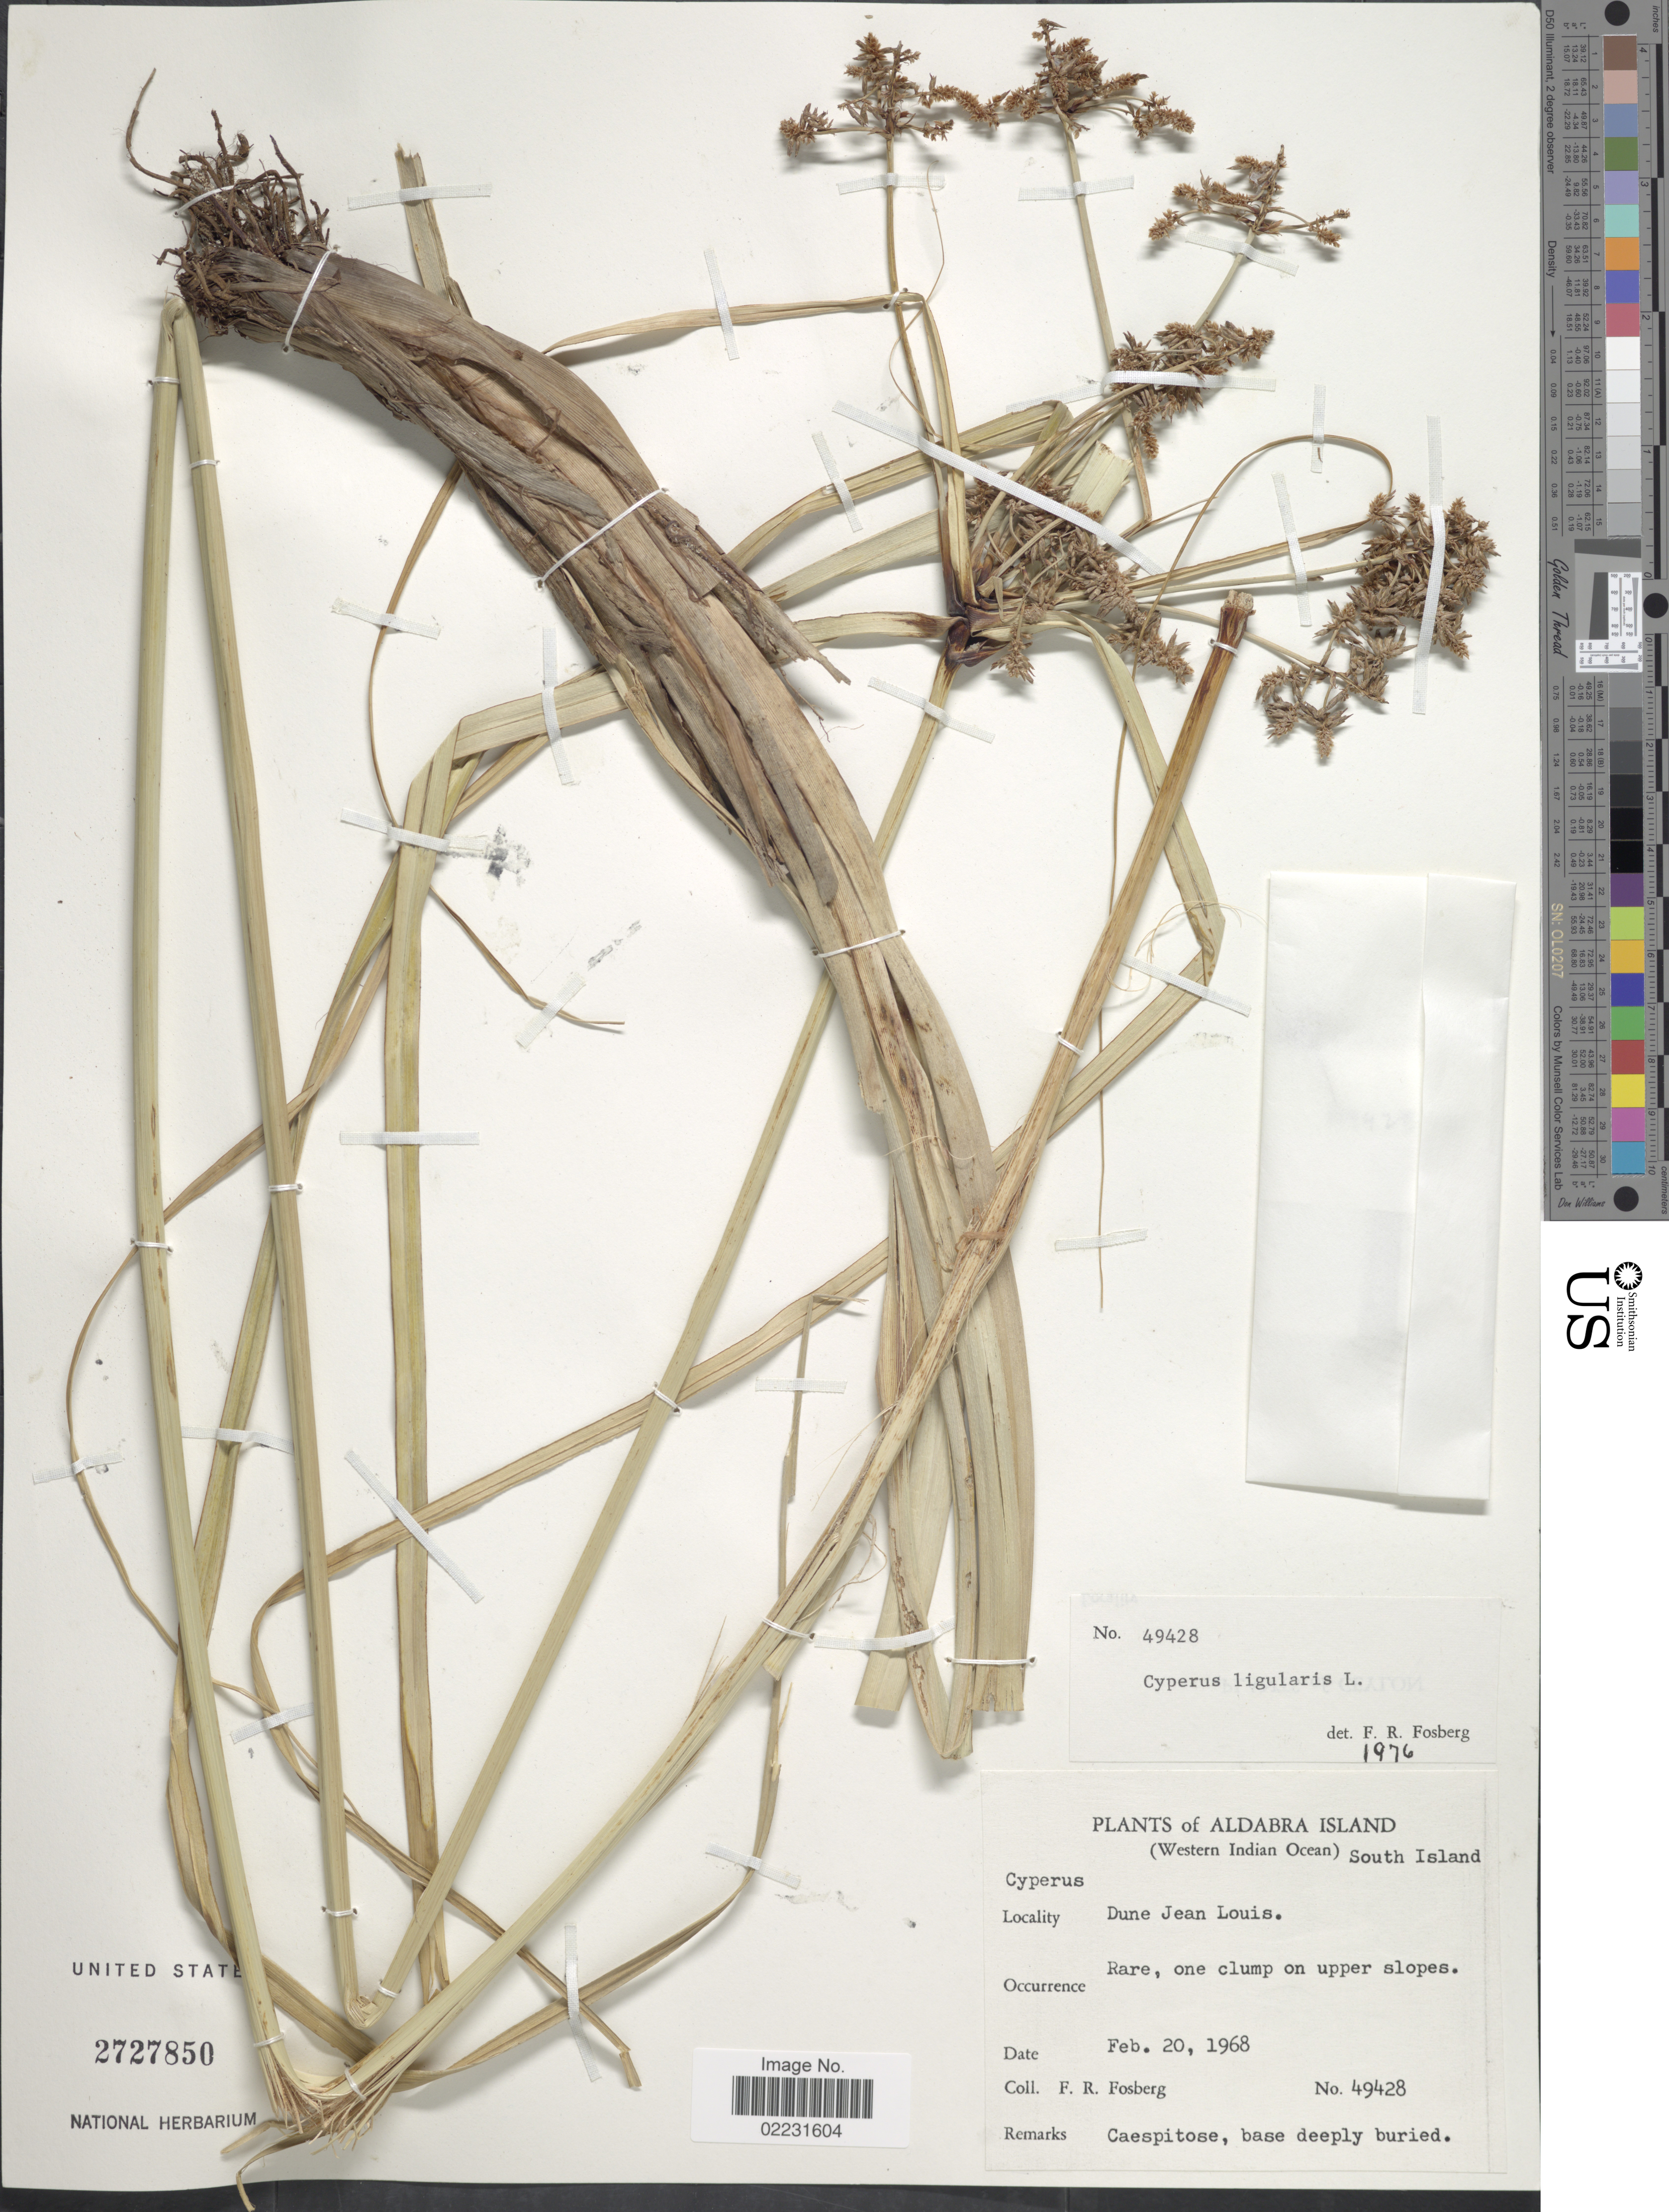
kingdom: Plantae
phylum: Tracheophyta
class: Liliopsida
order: Poales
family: Cyperaceae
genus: Cyperus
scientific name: Cyperus ligularis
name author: L.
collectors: F. R. Fosberg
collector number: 49428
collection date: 1968-02-20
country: Seychelles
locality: Aldabra Island, Western Indian Ocean, South Island, Dune Jean Louis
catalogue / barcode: US 2727850